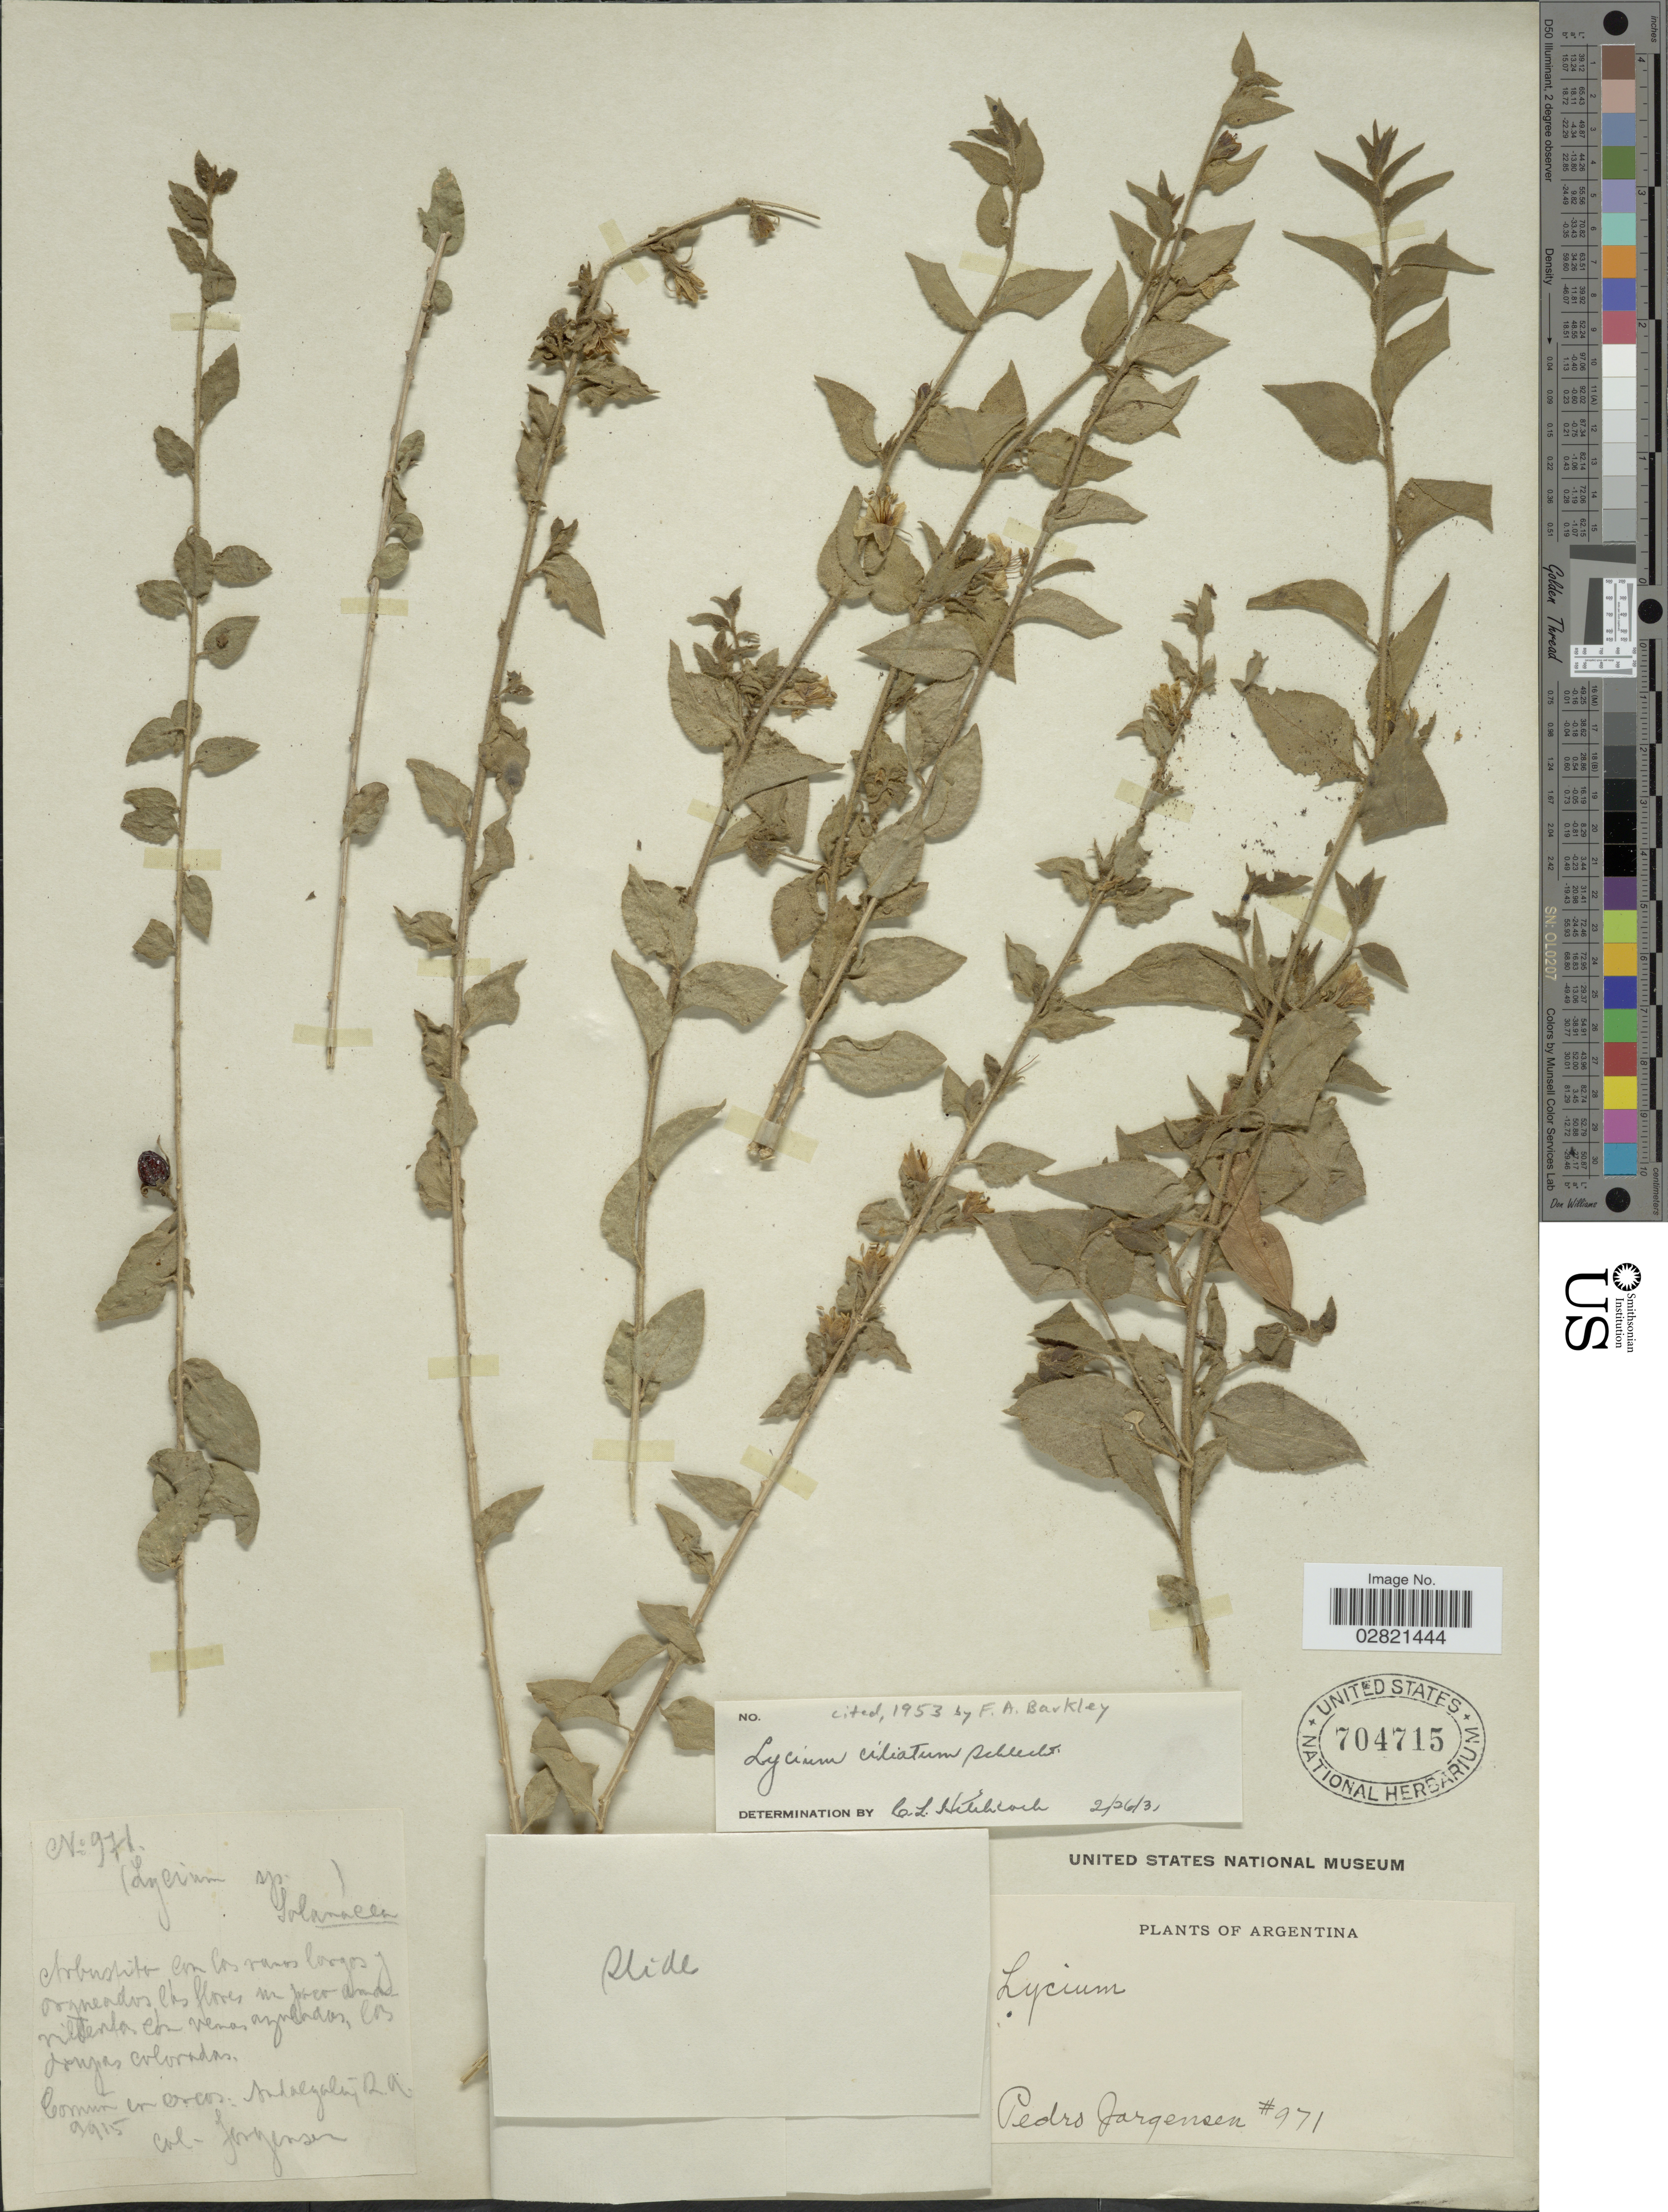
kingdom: Plantae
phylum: Tracheophyta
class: Magnoliopsida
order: Solanales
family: Solanaceae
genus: Lycium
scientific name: Lycium ciliatum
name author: Schltdl.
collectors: P. Jörgensen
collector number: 971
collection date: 1915-09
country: Argentina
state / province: Catamarca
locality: Common en cercos: Andalgala R.A.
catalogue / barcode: US 704715